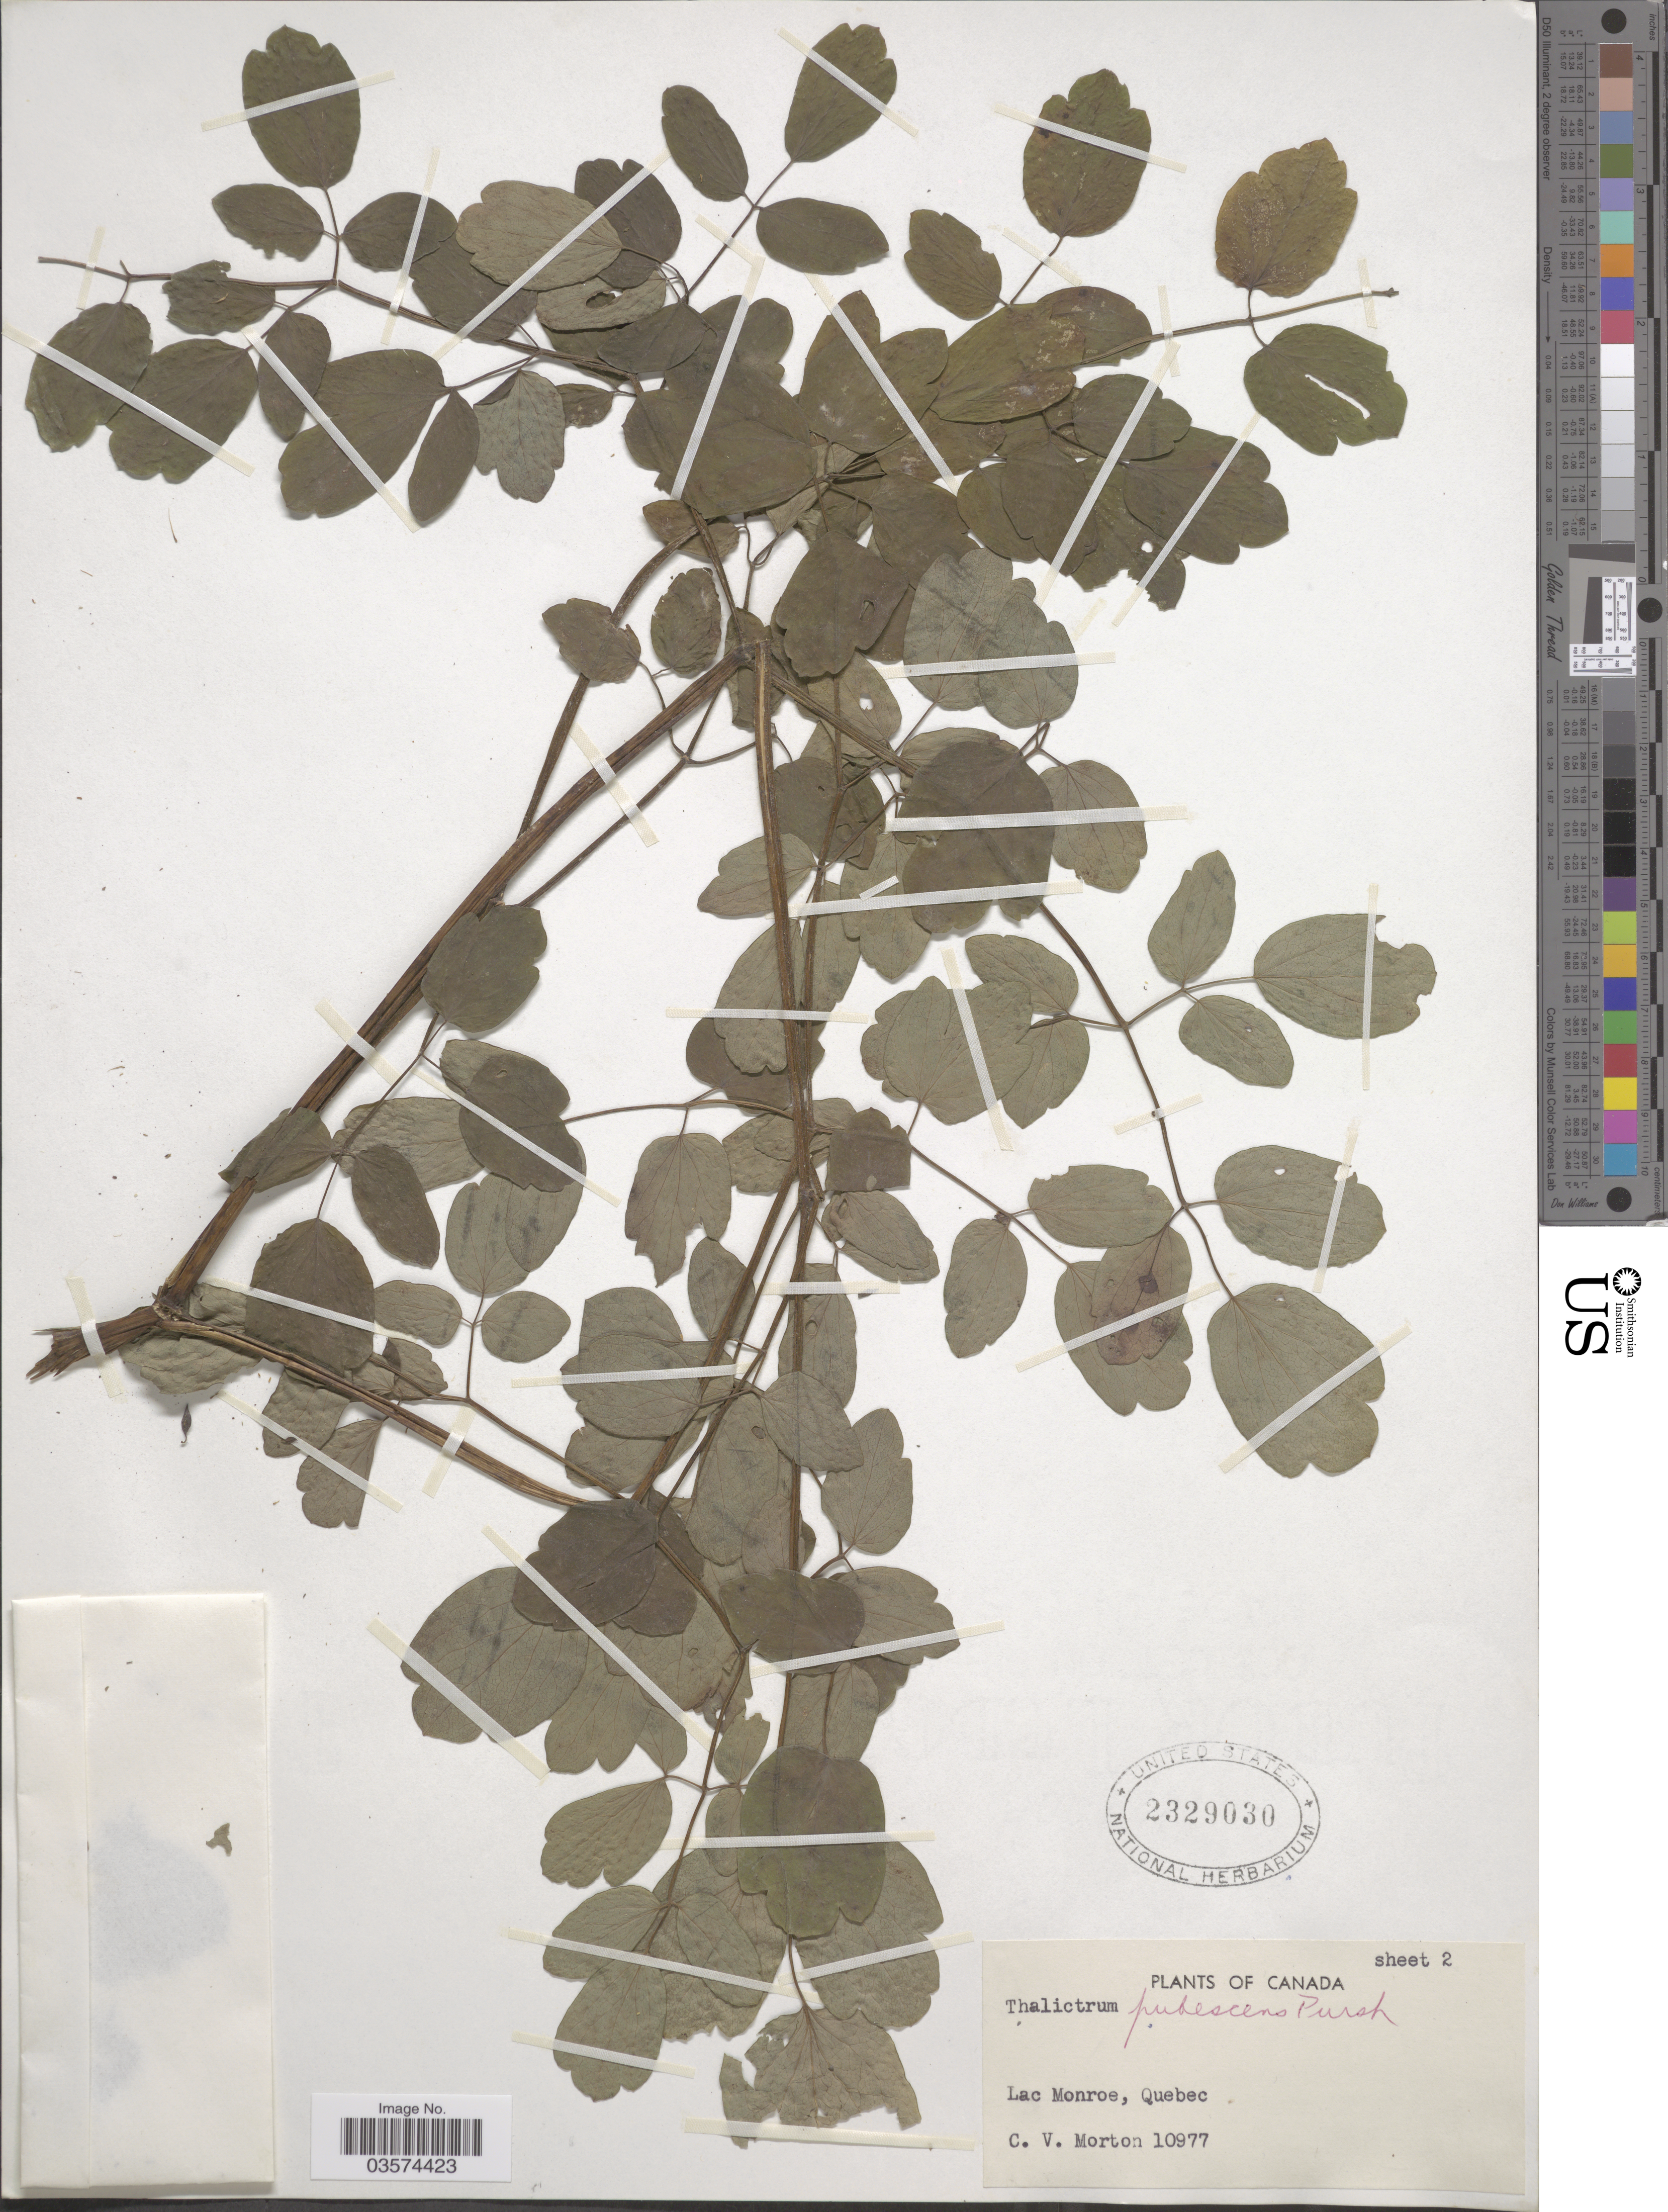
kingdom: Plantae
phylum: Tracheophyta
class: Magnoliopsida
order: Ranunculales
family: Ranunculaceae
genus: Thalictrum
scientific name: Thalictrum pubescens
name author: Pursh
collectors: C. V. Morton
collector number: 10977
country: Canada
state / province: Quebec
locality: Lac Monroe.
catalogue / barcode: US 2329030